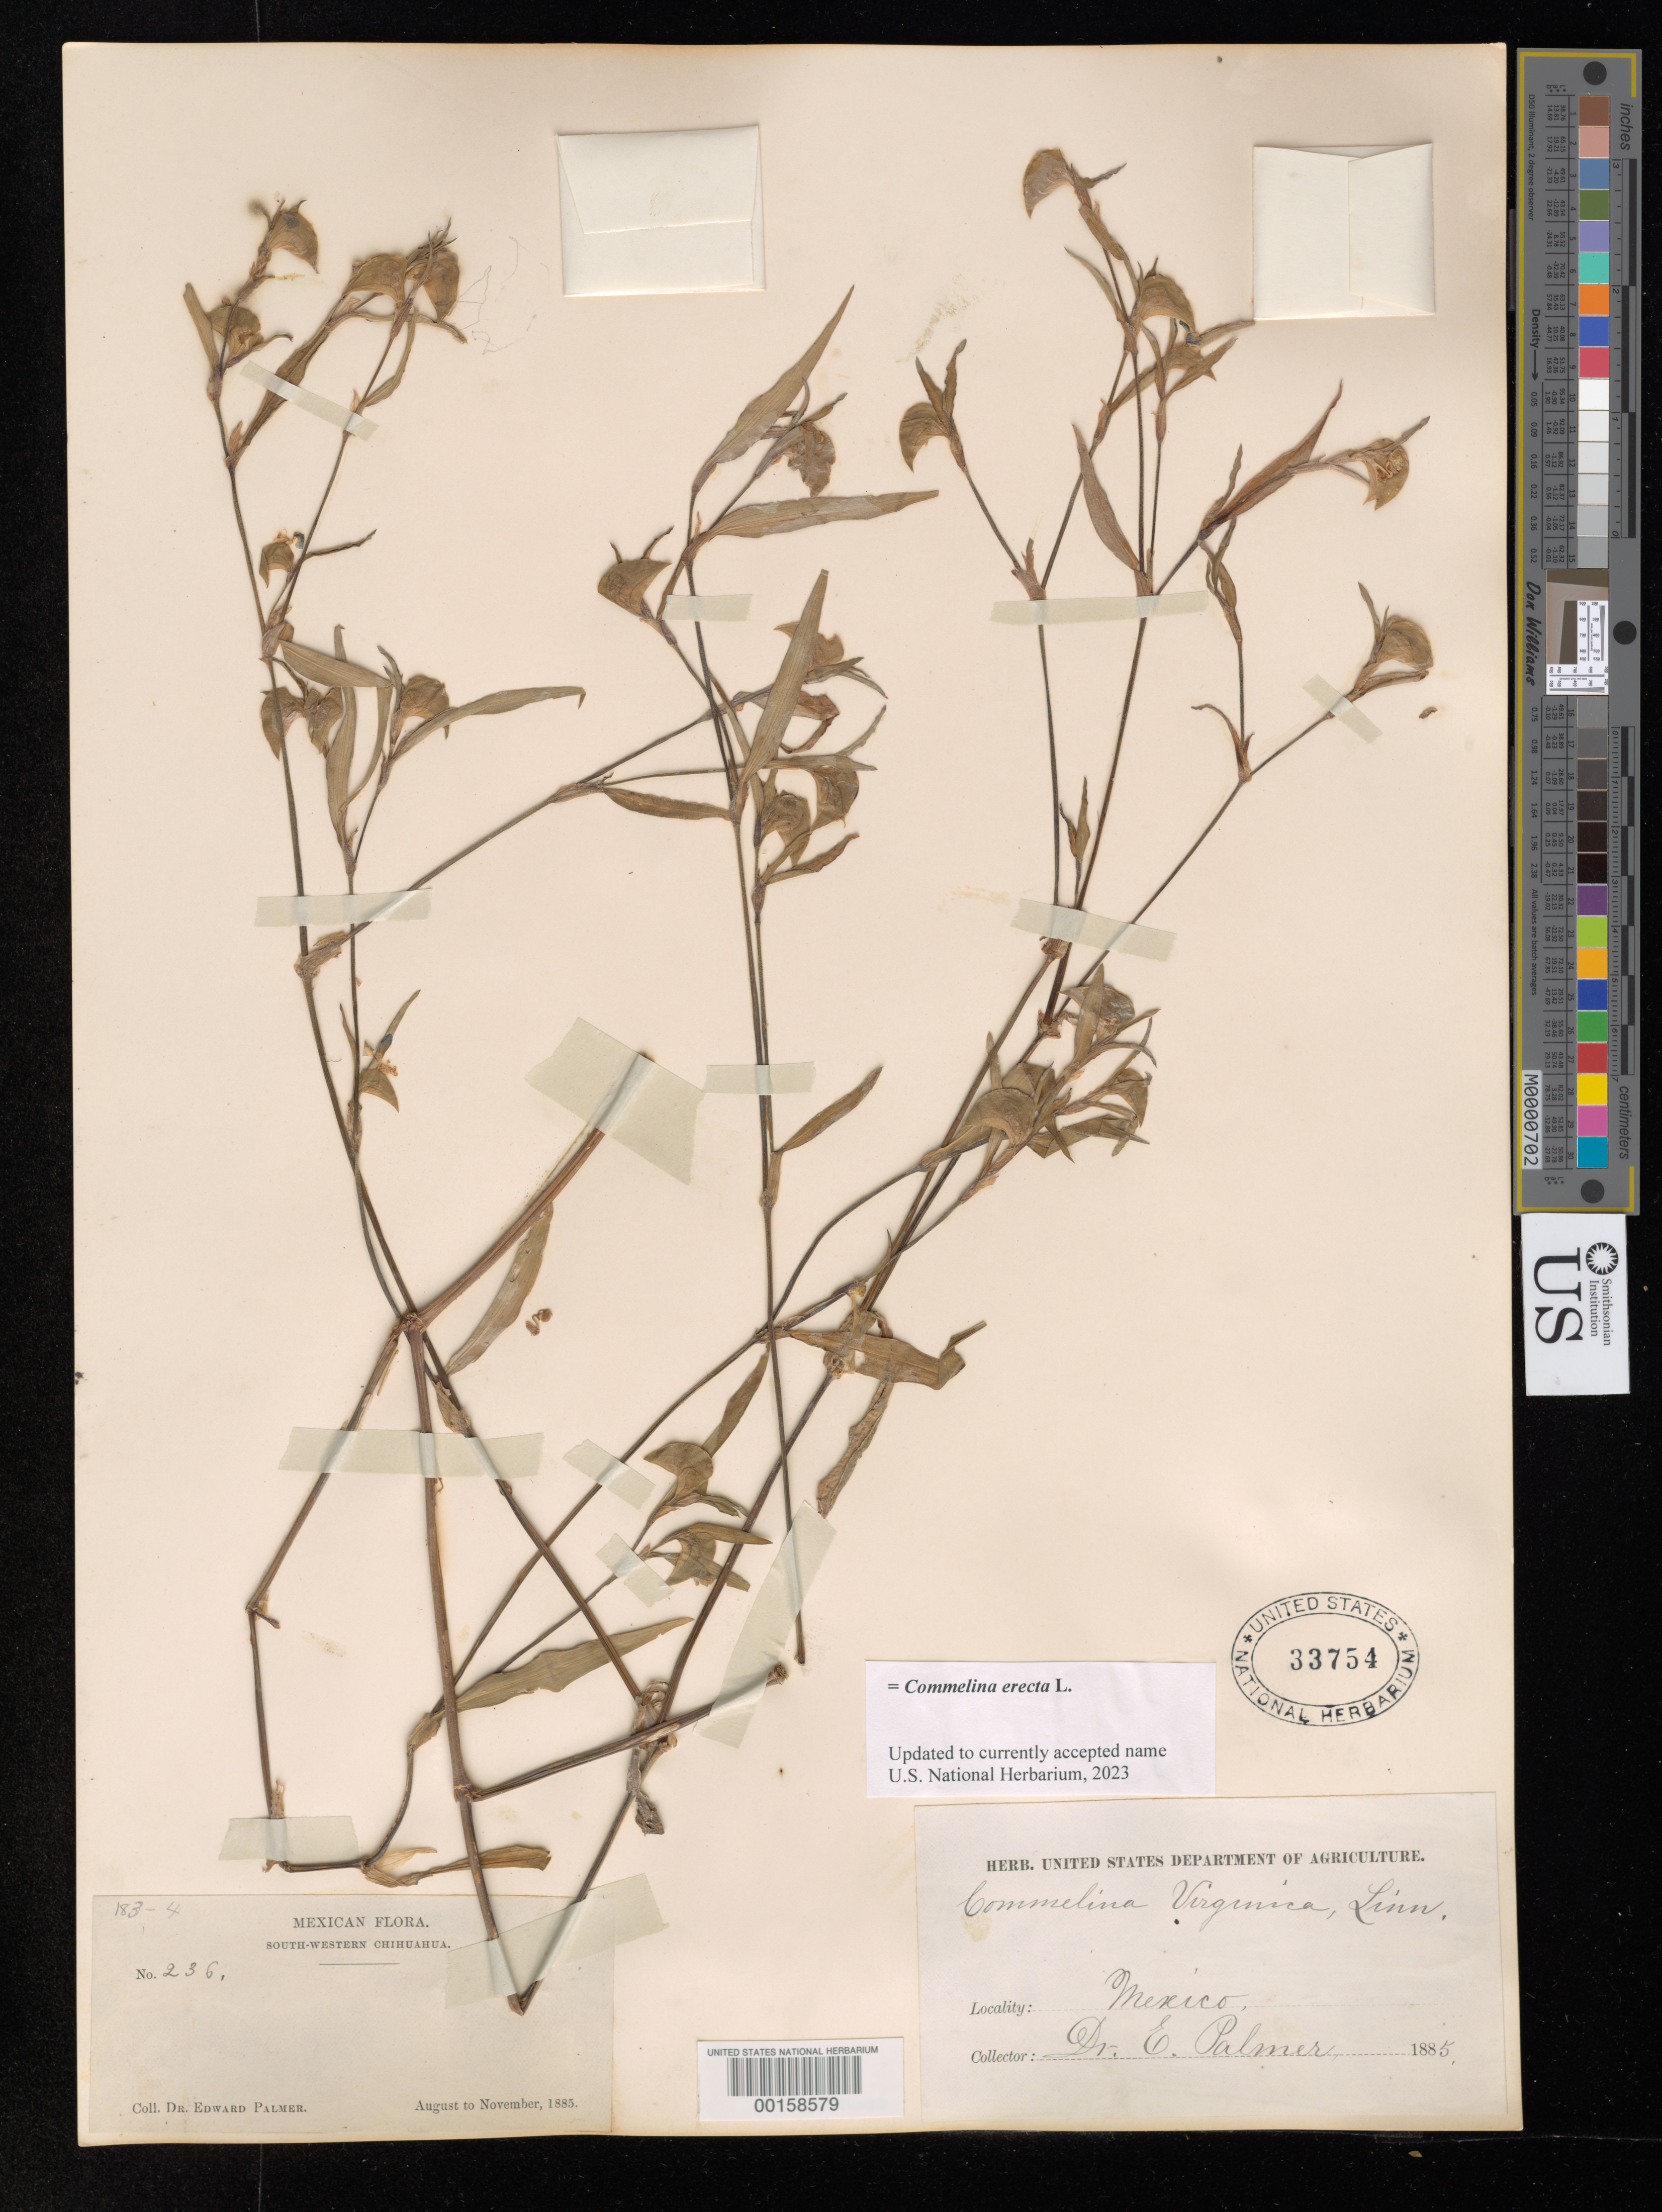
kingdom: Plantae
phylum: Tracheophyta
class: Liliopsida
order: Commelinales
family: Commelinaceae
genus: Commelina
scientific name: Commelina erecta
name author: L.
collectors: E. Palmer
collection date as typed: Aug 1885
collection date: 1885-08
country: Mexico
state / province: Chihuahua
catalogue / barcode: US 33754